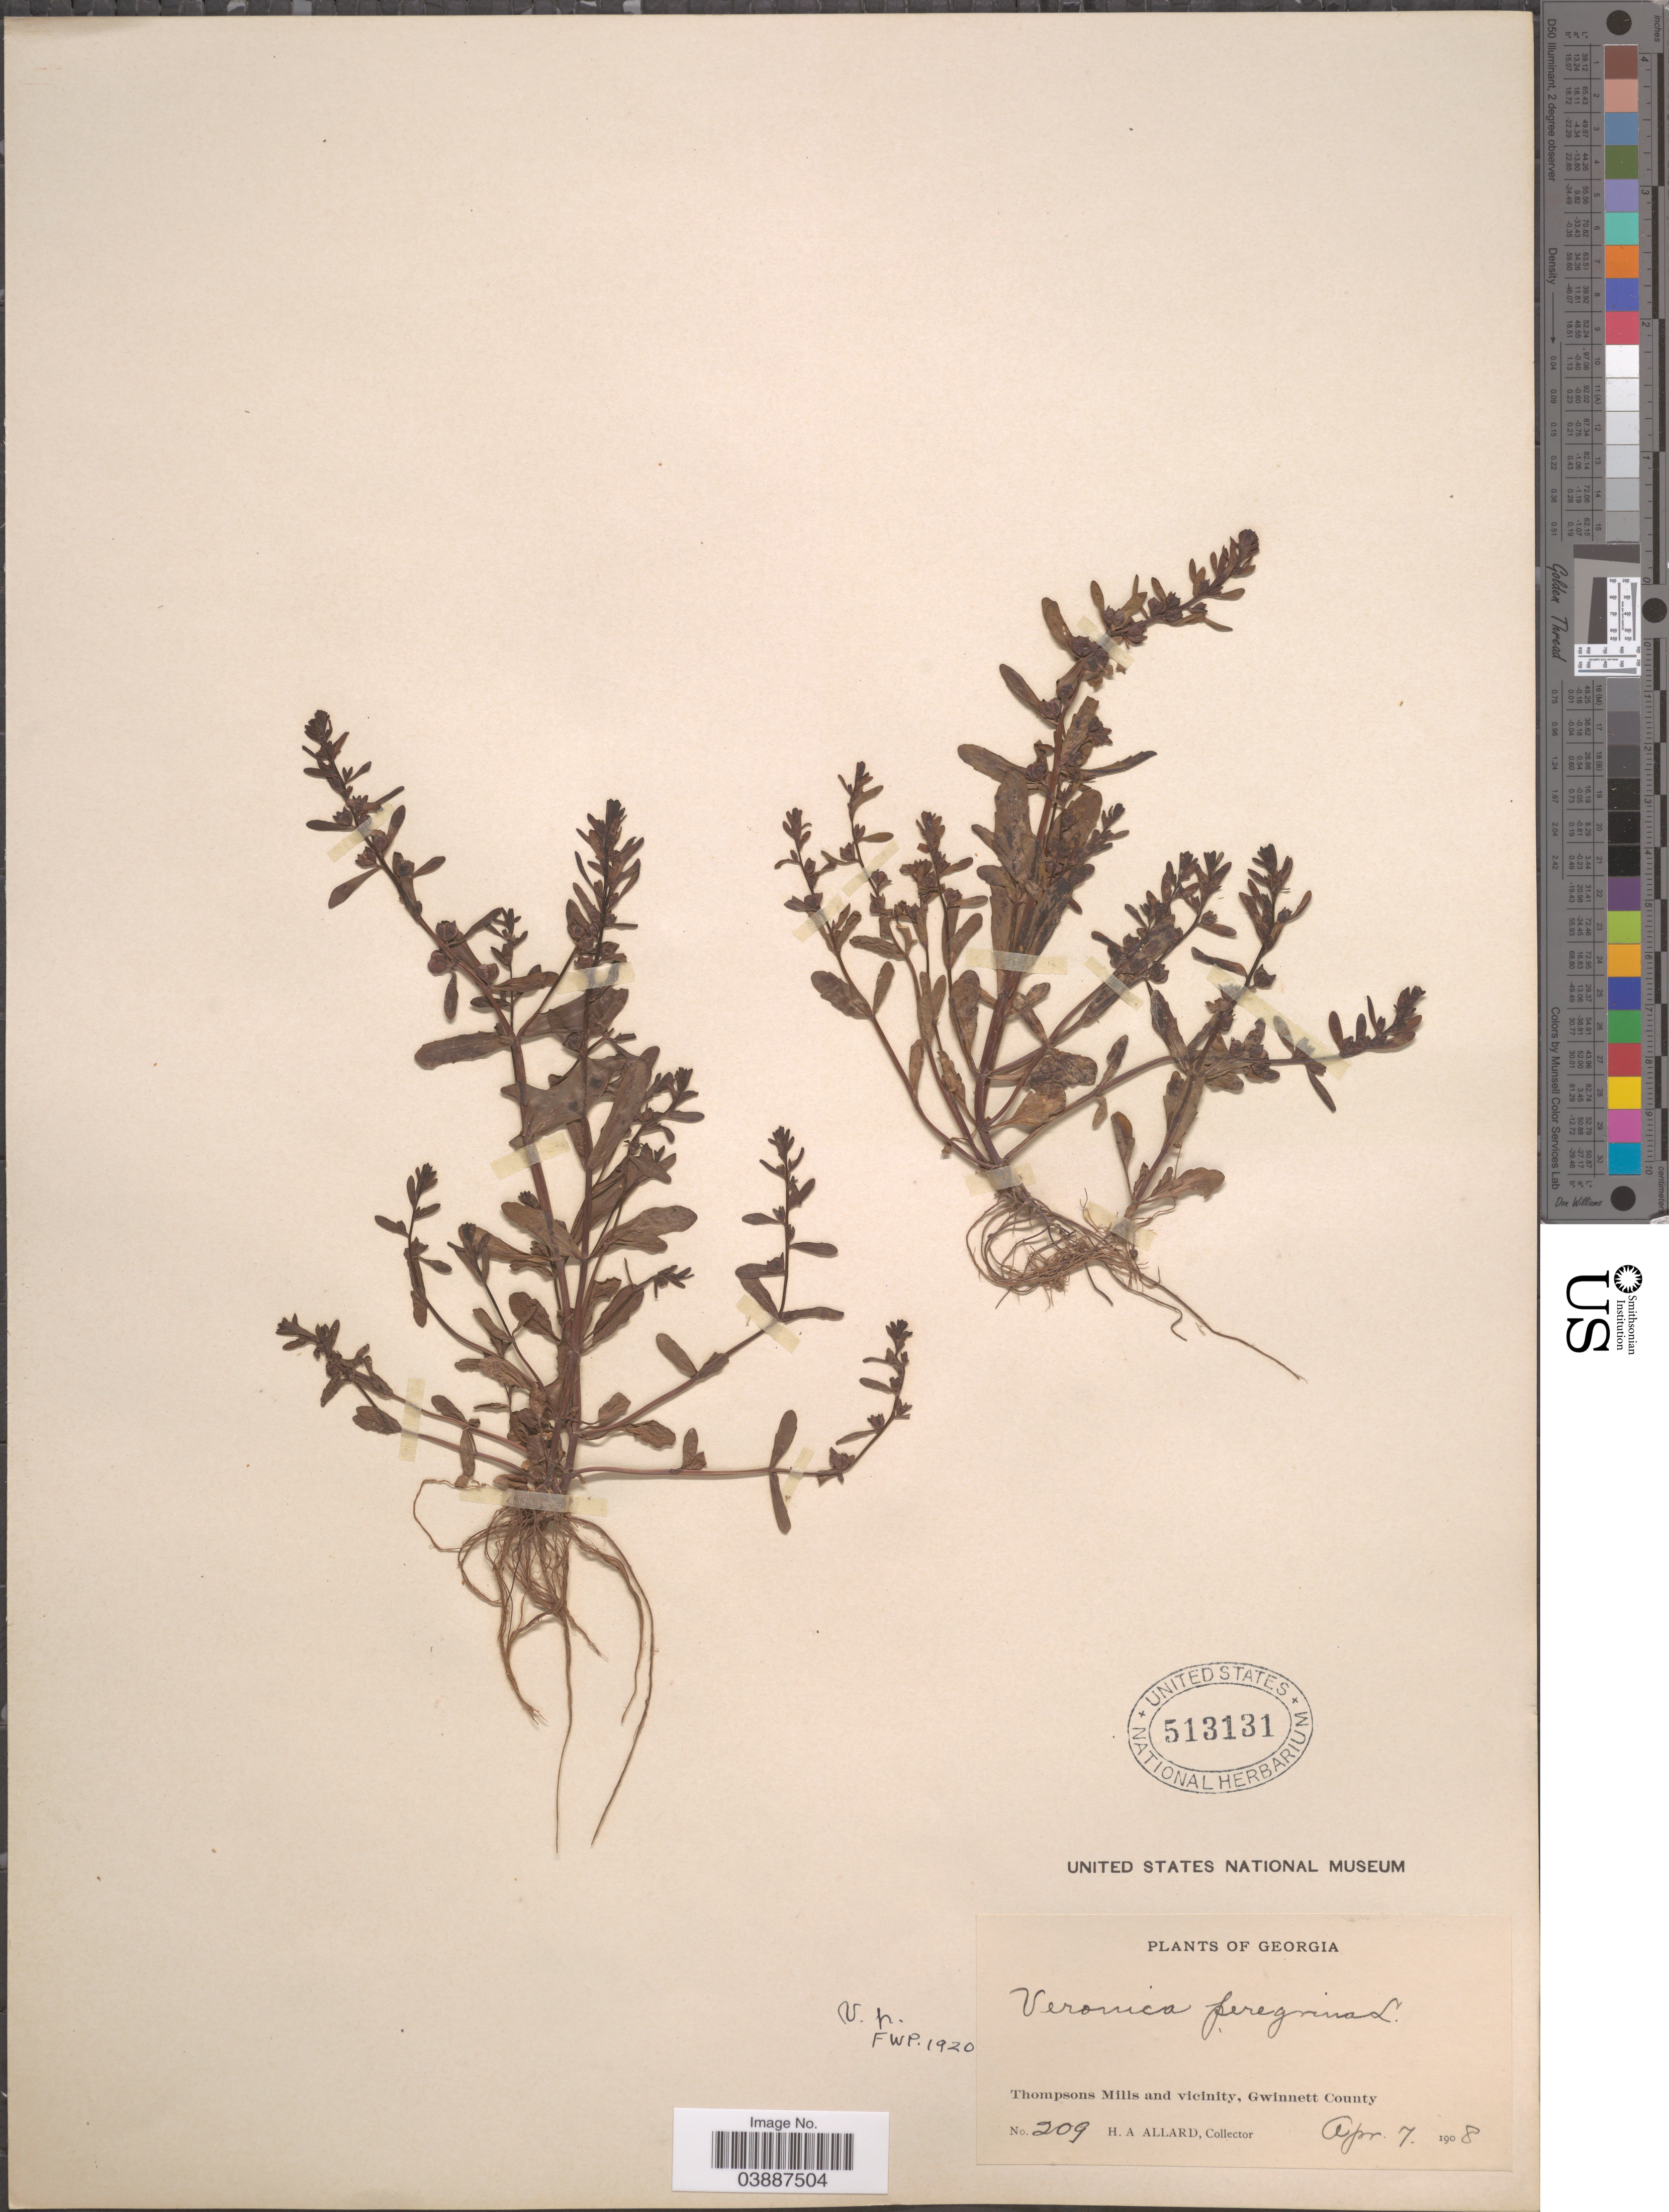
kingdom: Plantae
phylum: Tracheophyta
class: Magnoliopsida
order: Lamiales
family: Plantaginaceae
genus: Veronica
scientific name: Veronica peregrina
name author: L.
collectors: H. A. Allard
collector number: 209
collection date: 1908-04-07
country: United States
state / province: Georgia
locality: Thompsons Mills and vicinity, Gwinnett County.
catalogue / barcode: US 513131